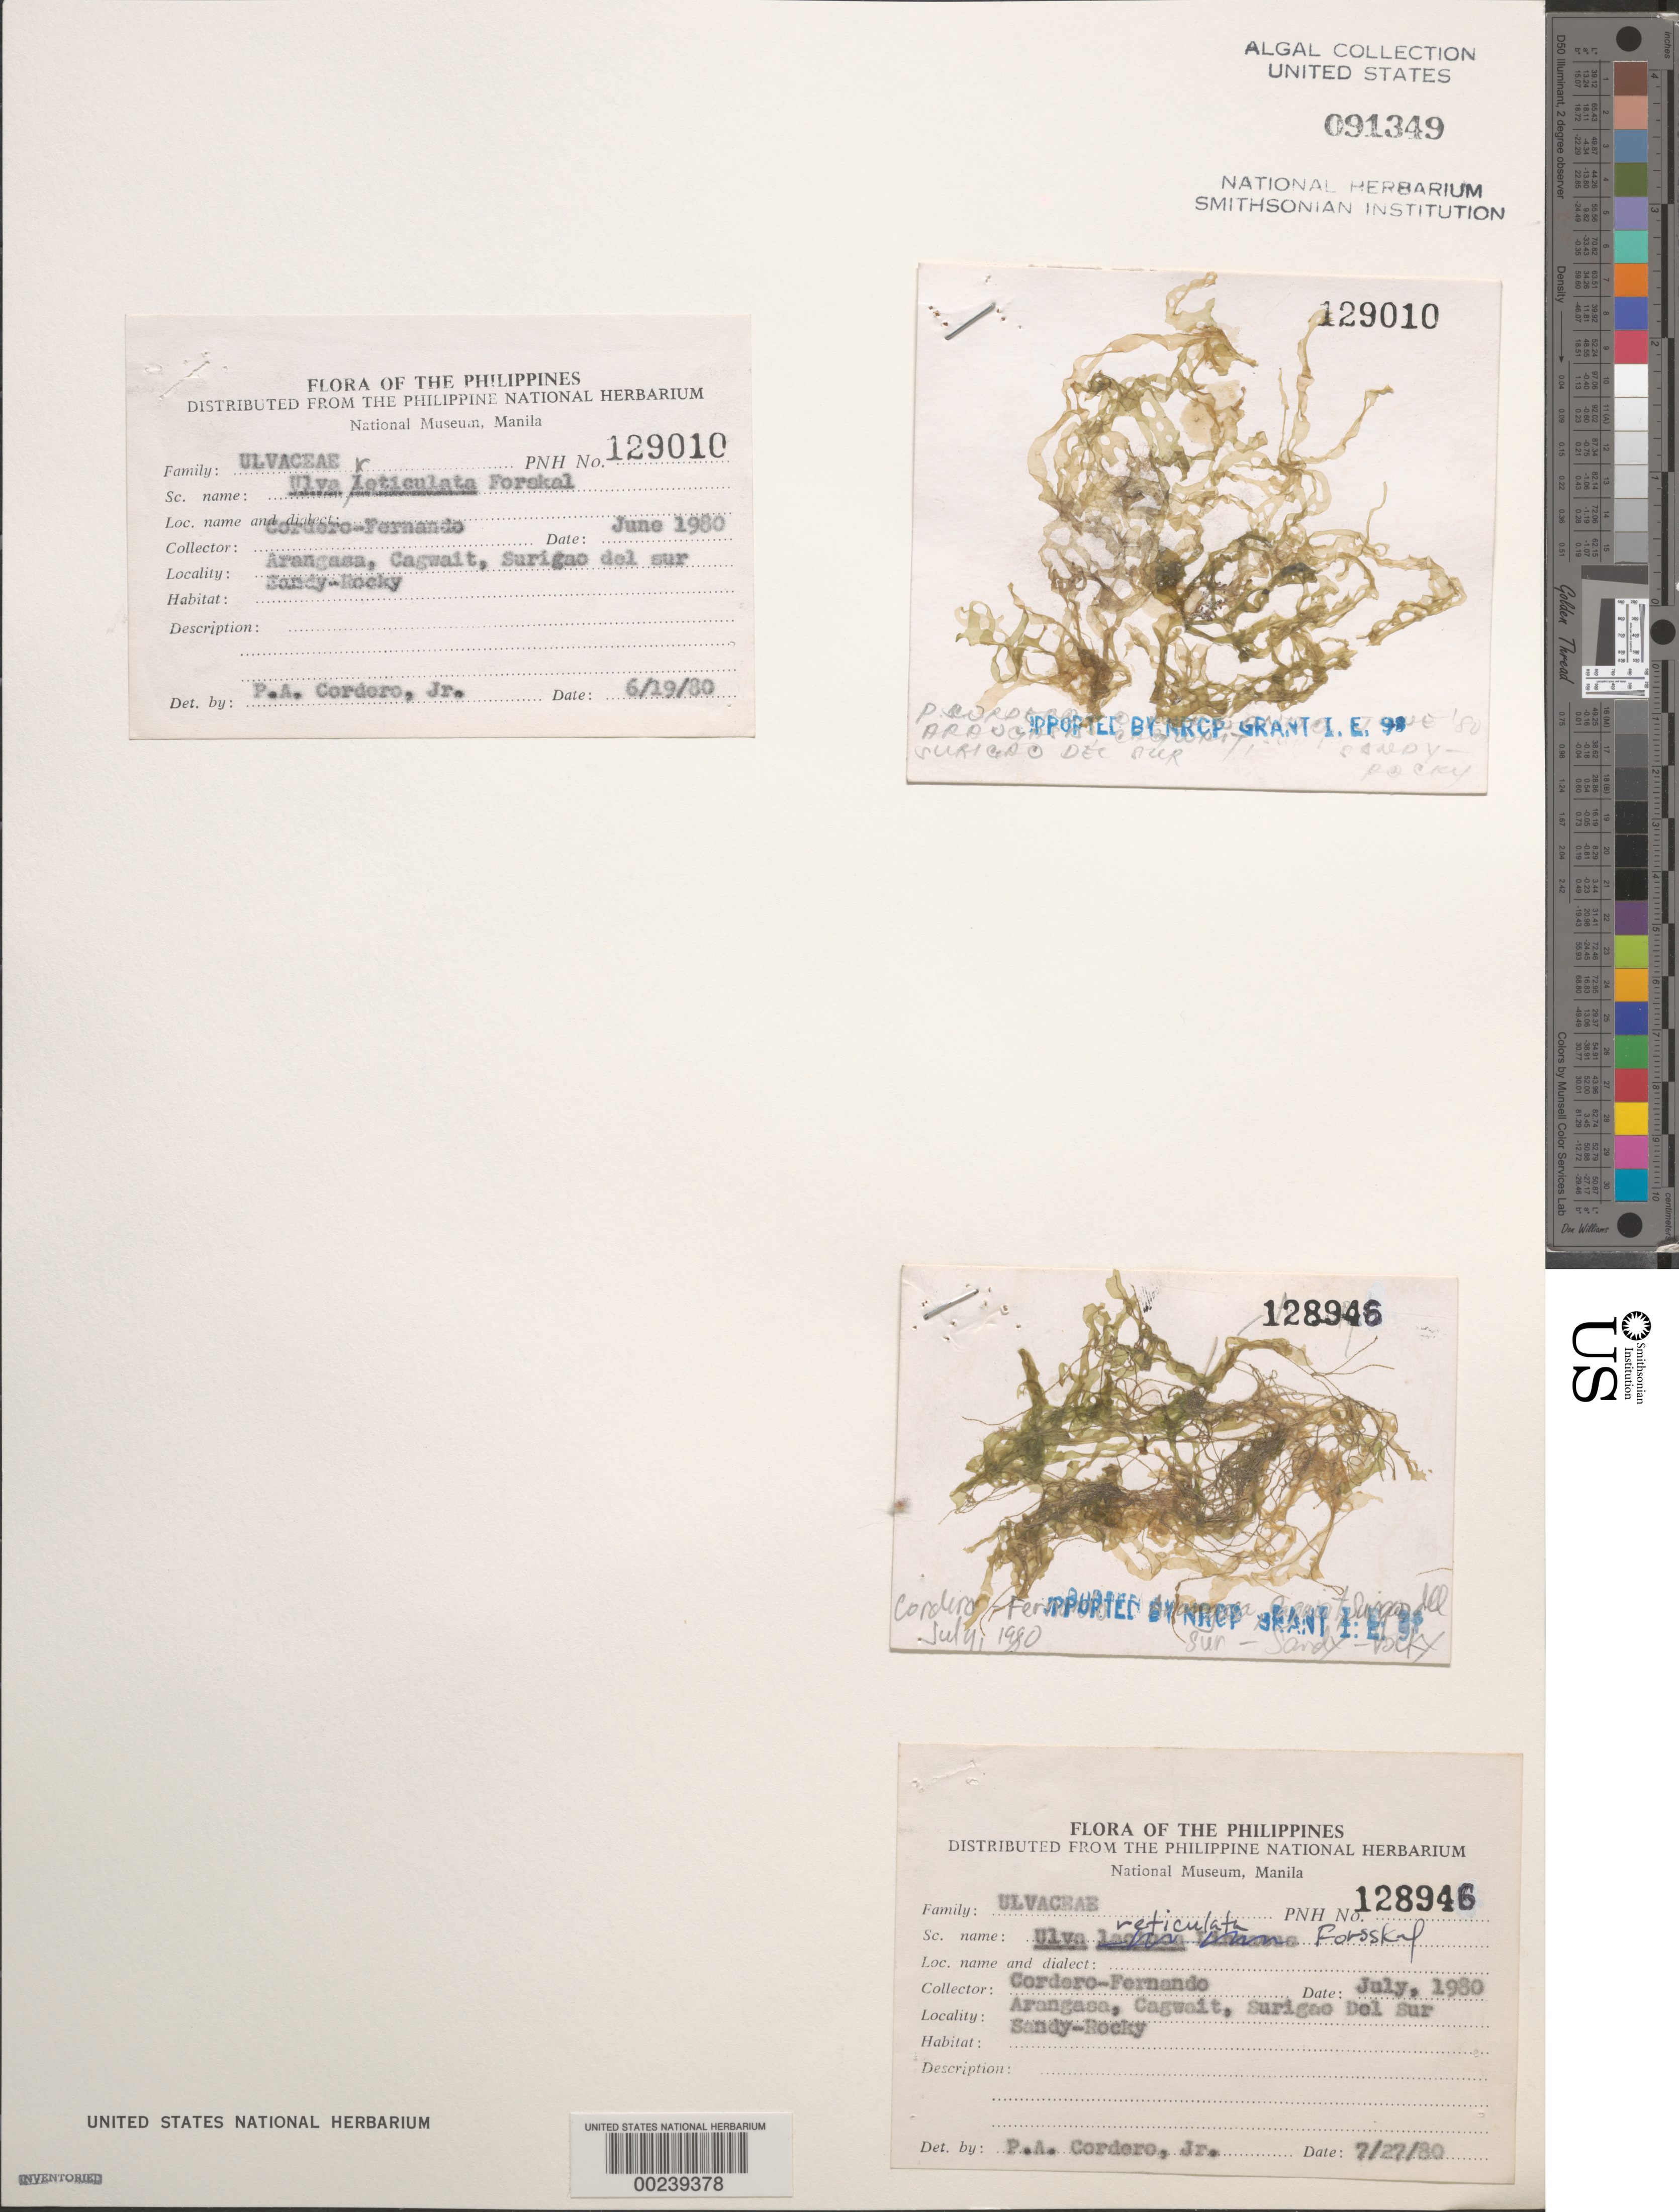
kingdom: Plantae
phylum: Chlorophyta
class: Ulvophyceae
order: Ulvales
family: Ulvaceae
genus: Ulva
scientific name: Ulva reticulata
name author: Forssk.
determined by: Cordero, P. A., Jr.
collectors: P. A. Cordero & O. Fernando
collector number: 128946 & 129010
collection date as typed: Jun 1980 AND -- Jul 1980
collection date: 1980-06,1980-07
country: Philippines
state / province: Caraga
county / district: Surigao del Sur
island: Mindanao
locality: Arangasa, Cagwait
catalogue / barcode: US 91349